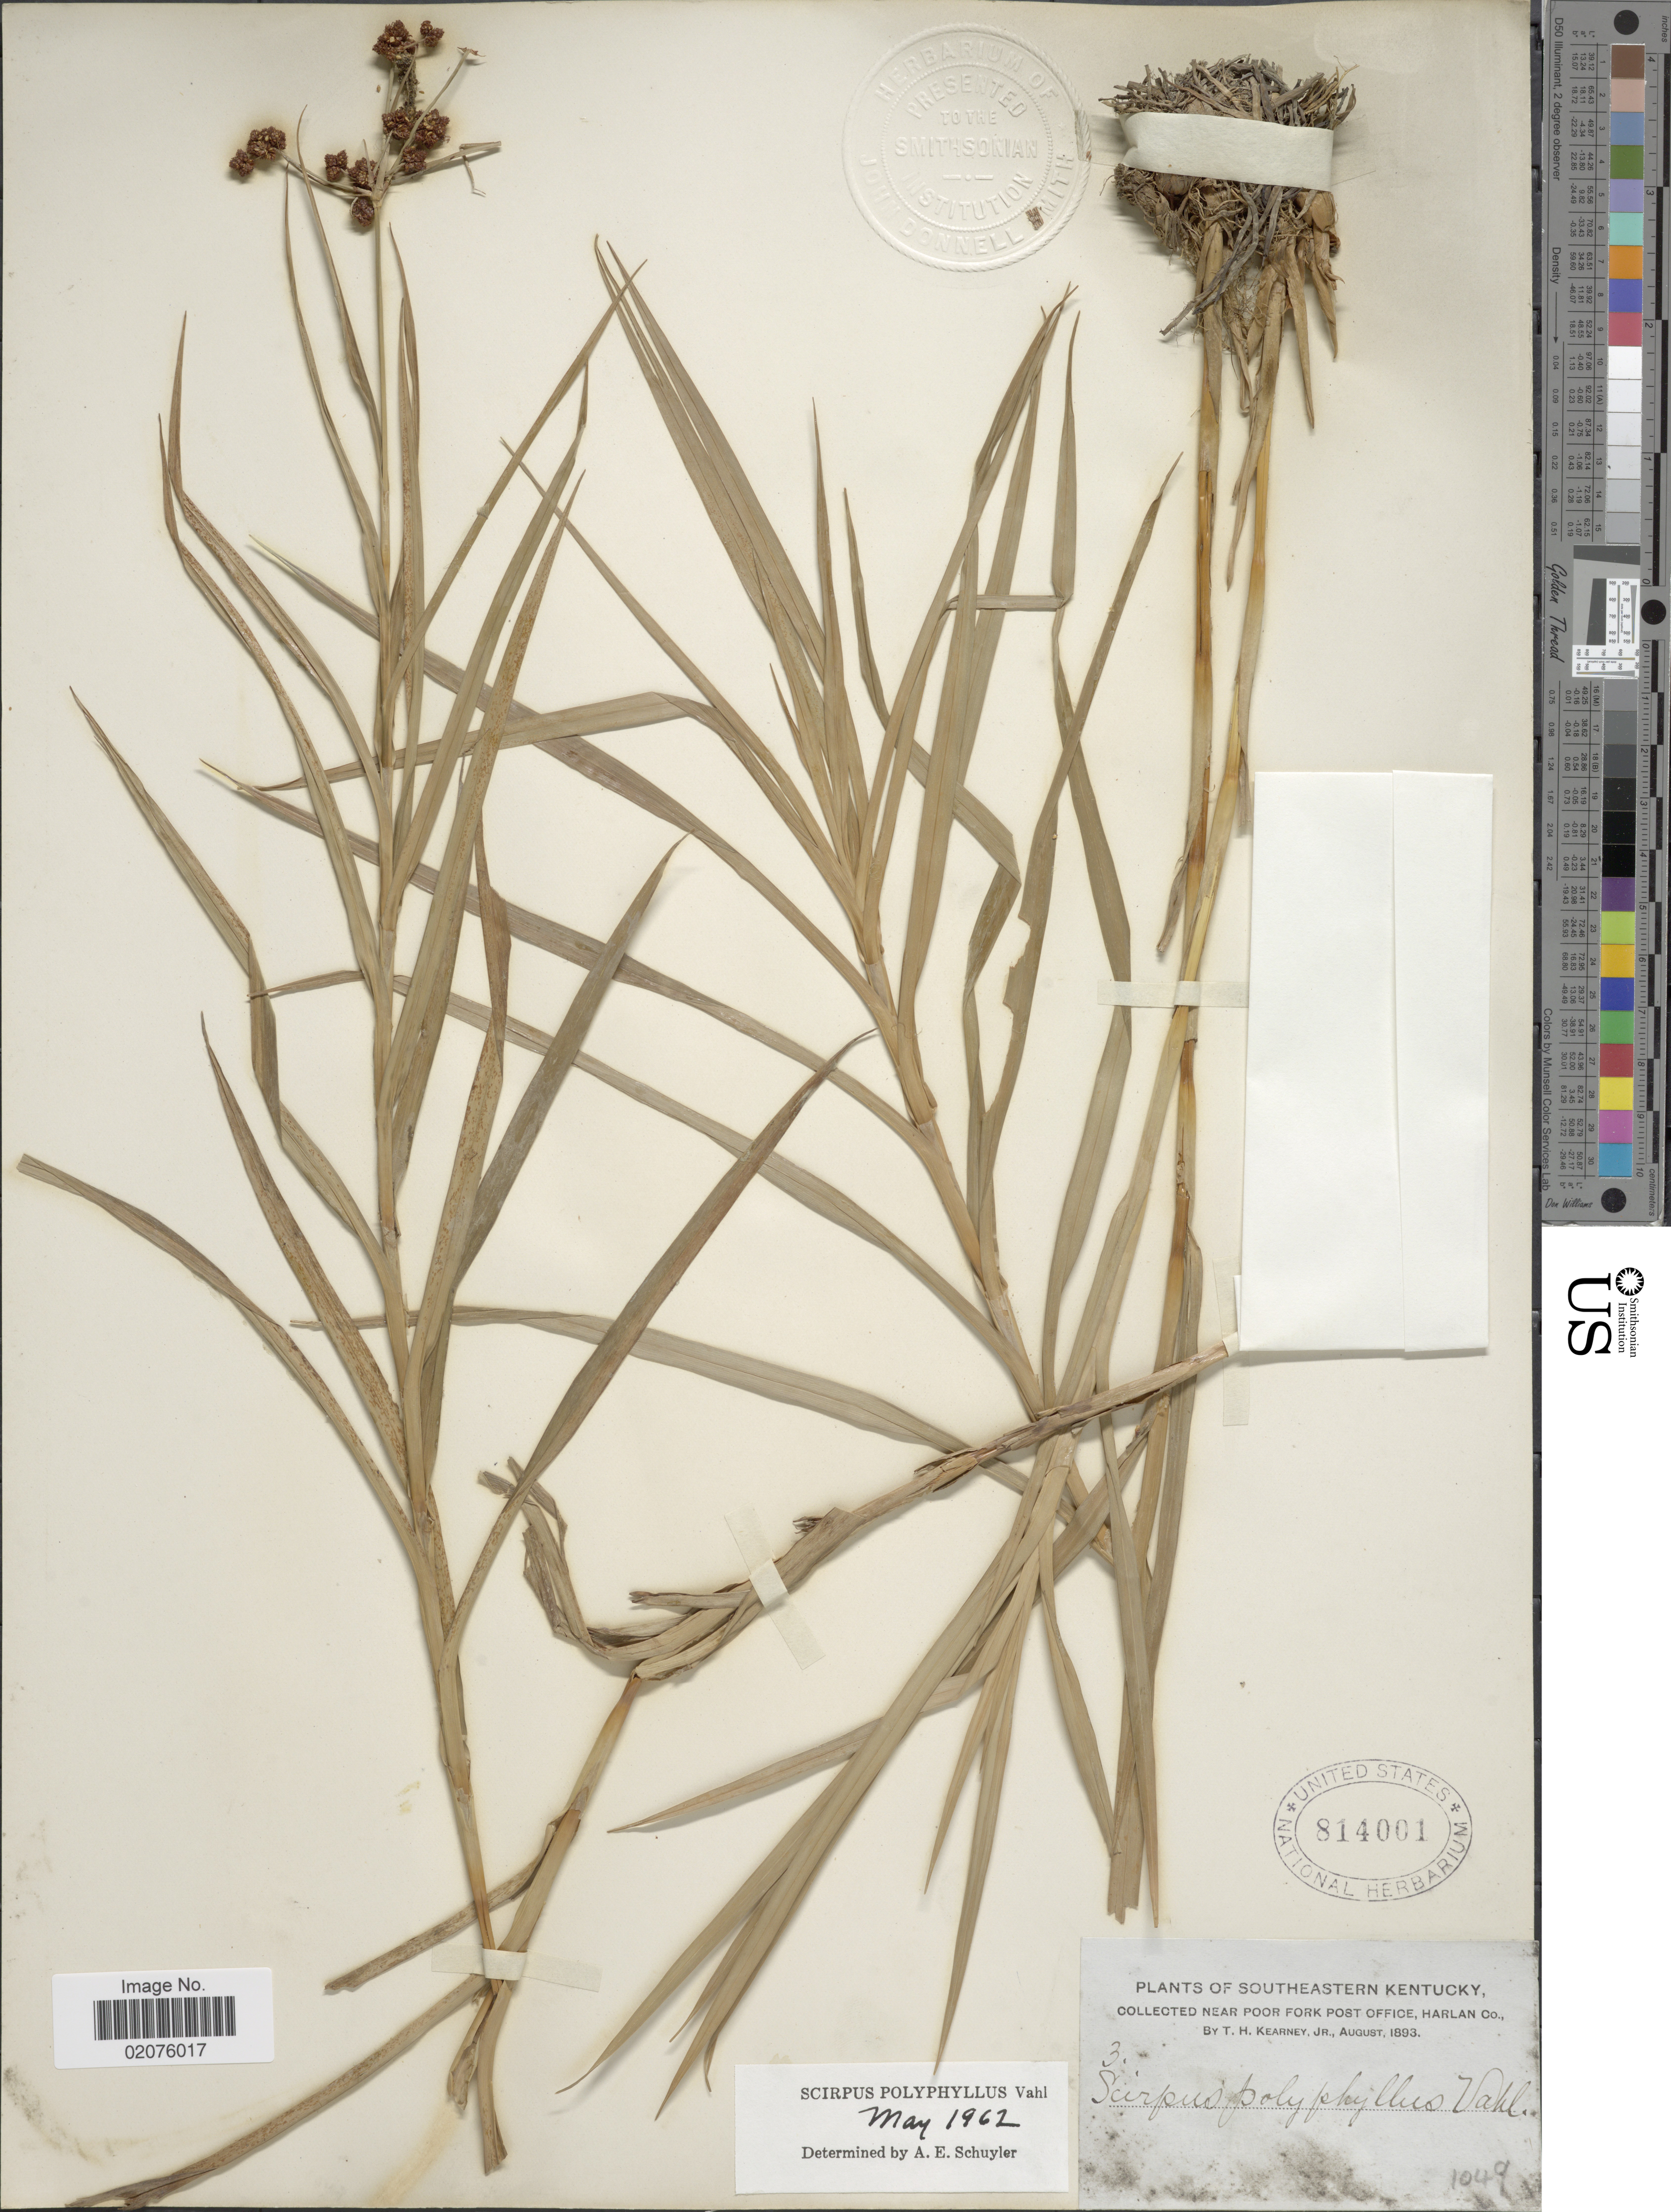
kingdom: Plantae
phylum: Tracheophyta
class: Liliopsida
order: Poales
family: Cyperaceae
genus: Scirpus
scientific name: Scirpus polyphyllus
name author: Vahl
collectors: T. H. Kearney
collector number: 3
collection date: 1893-08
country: United States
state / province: Kentucky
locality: Southeastern kentucky, Near Poor Fork Post office, Harlan Co.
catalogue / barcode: US 814001